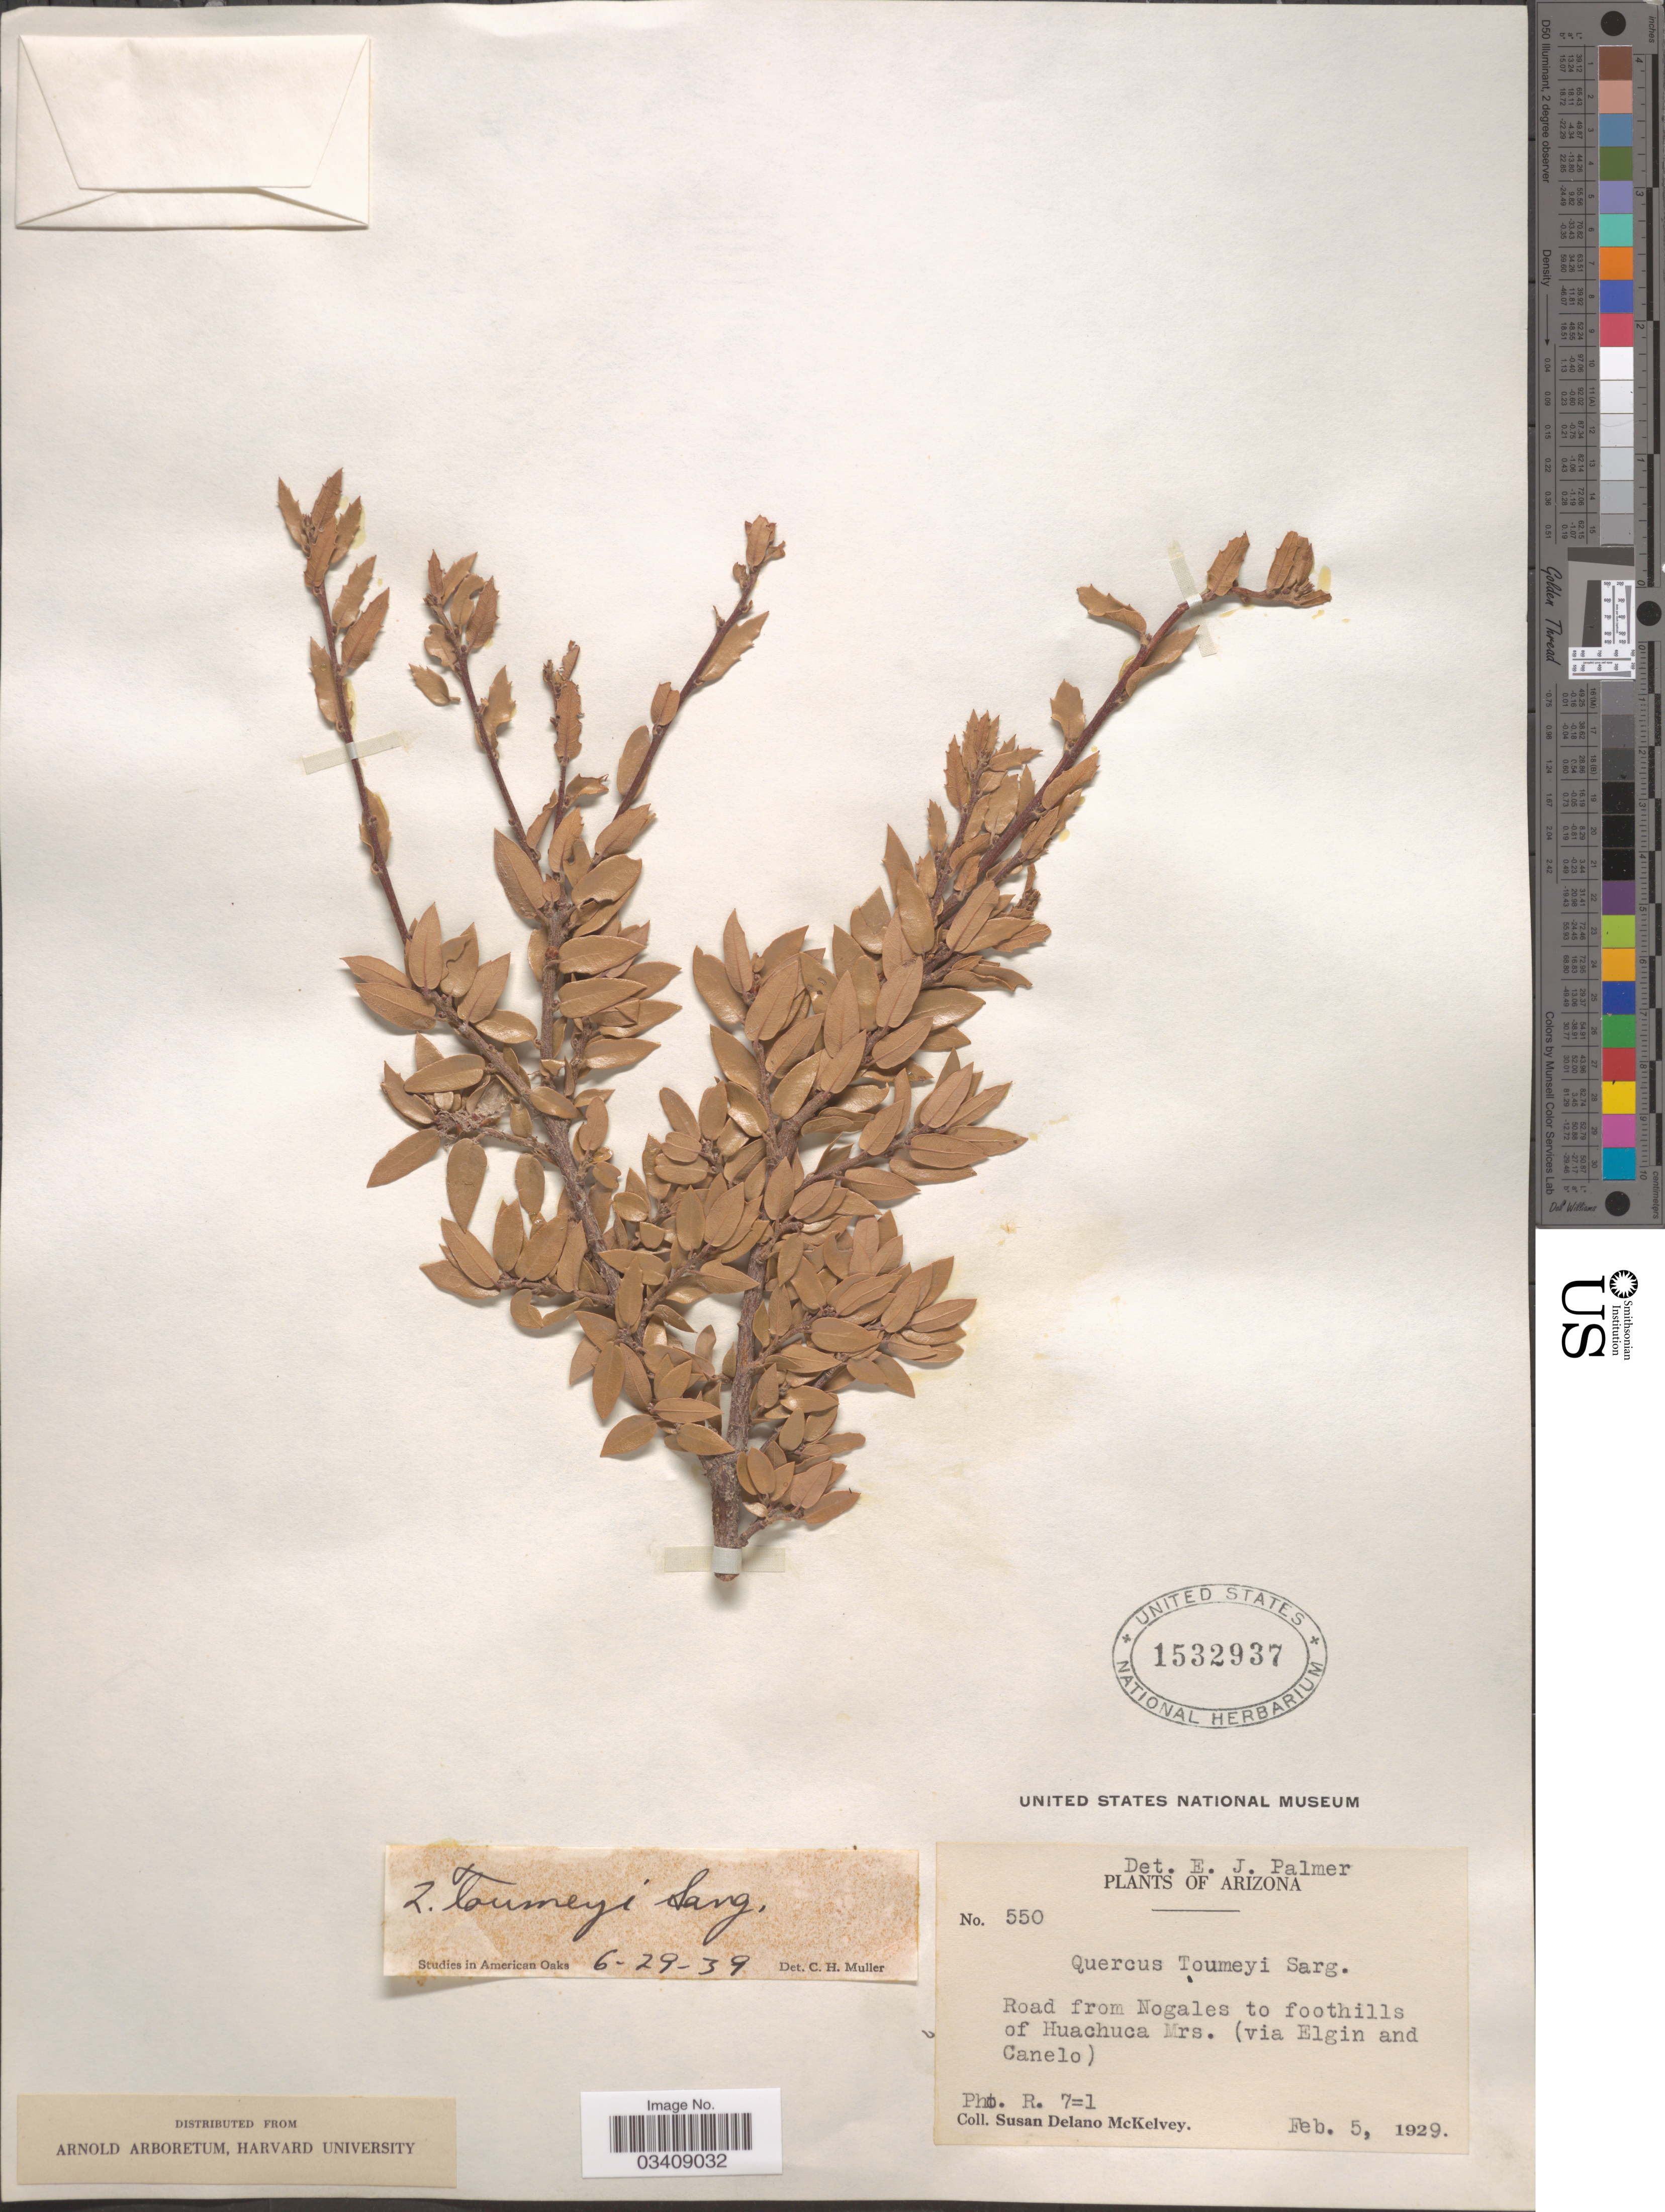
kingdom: Plantae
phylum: Tracheophyta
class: Magnoliopsida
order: Fagales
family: Fagaceae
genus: Quercus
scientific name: Quercus toumeyi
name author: Sarg.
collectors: S. A. McKelvey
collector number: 550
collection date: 1929-02-05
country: United States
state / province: Arizona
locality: Road from Nogales to foothills of Huachuca Mrs. (via Elgin and Canelo).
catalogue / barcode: US 1532937